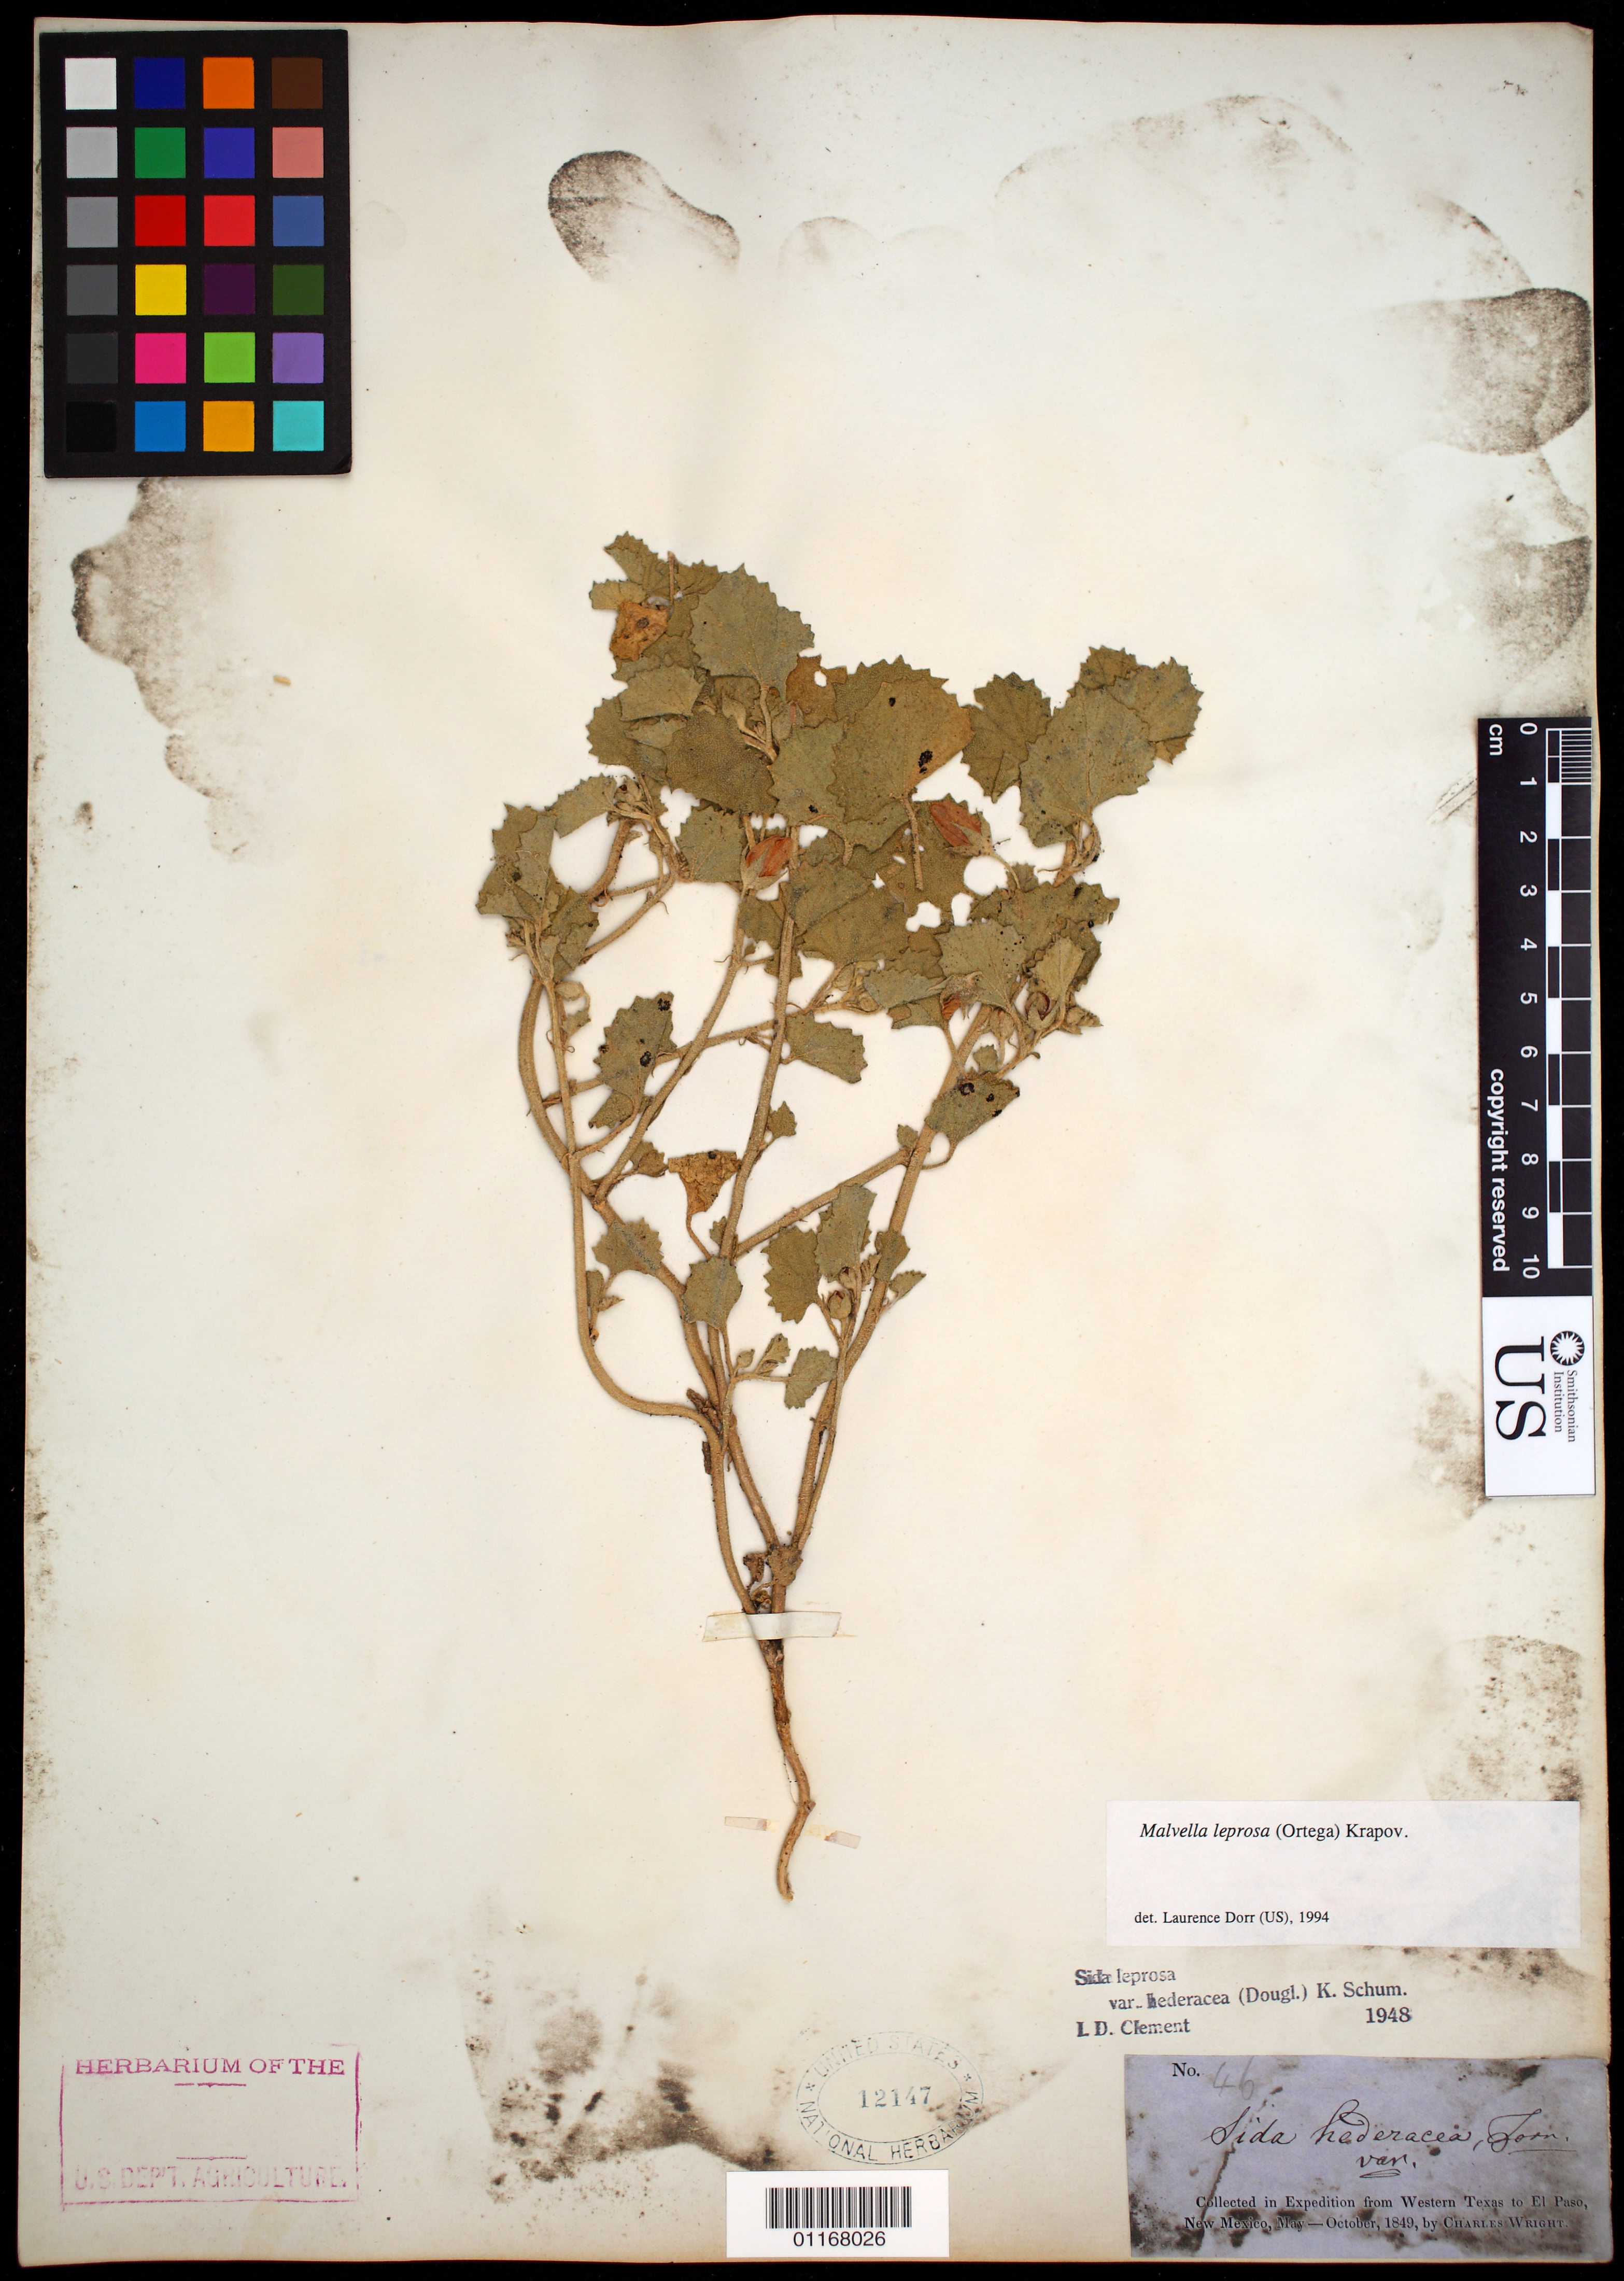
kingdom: Plantae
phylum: Tracheophyta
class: Magnoliopsida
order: Malvales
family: Malvaceae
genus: Malvella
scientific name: Malvella leprosa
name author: (Ortega) Krapov.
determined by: Dorr, L. J., (BOT), Smithsonian Institution - National Museum of Natural History (UNITED STATES)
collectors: C. Wright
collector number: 46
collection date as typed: May 1849 to -- Oct 1849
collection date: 1849-05/1849-10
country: United States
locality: from Western Texas to El Paso, New Mexico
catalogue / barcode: US 12147